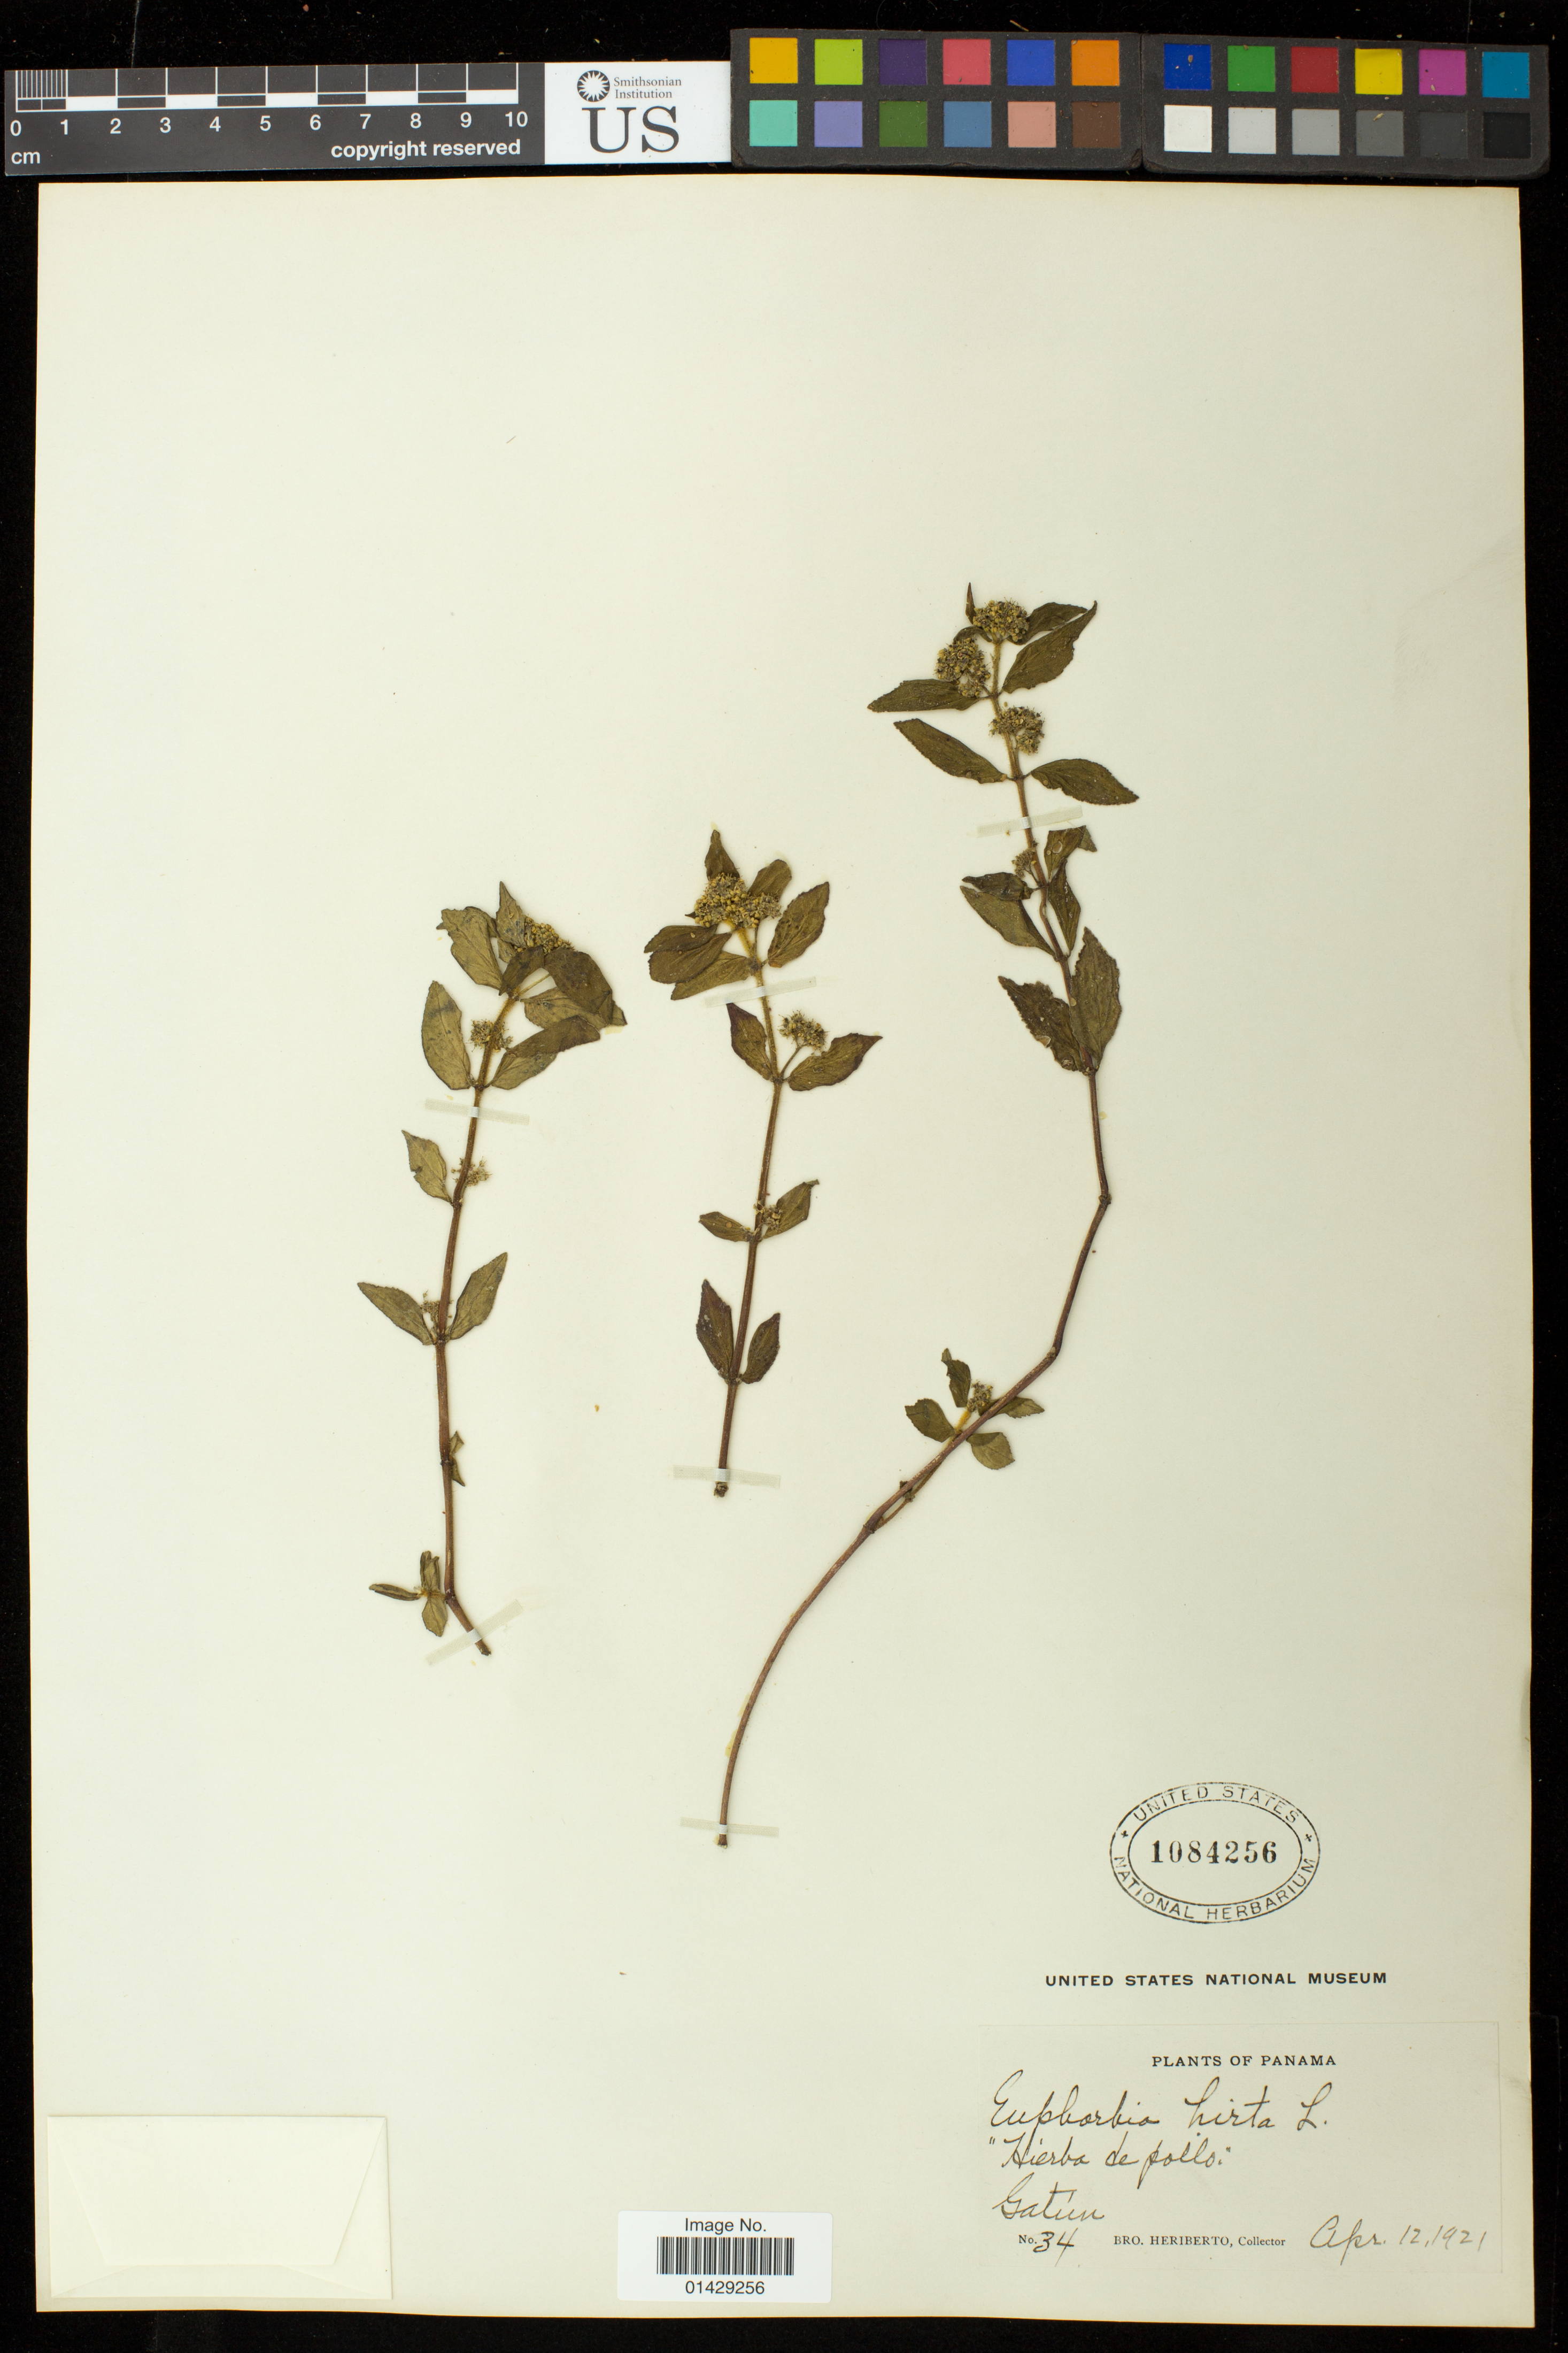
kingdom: Plantae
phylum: Tracheophyta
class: Magnoliopsida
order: Malpighiales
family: Euphorbiaceae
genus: Euphorbia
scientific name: Euphorbia hirta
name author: L.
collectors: B. Heriberto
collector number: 34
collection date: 1921-04-12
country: Panama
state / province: Colón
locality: Gatun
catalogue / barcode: US 1084256